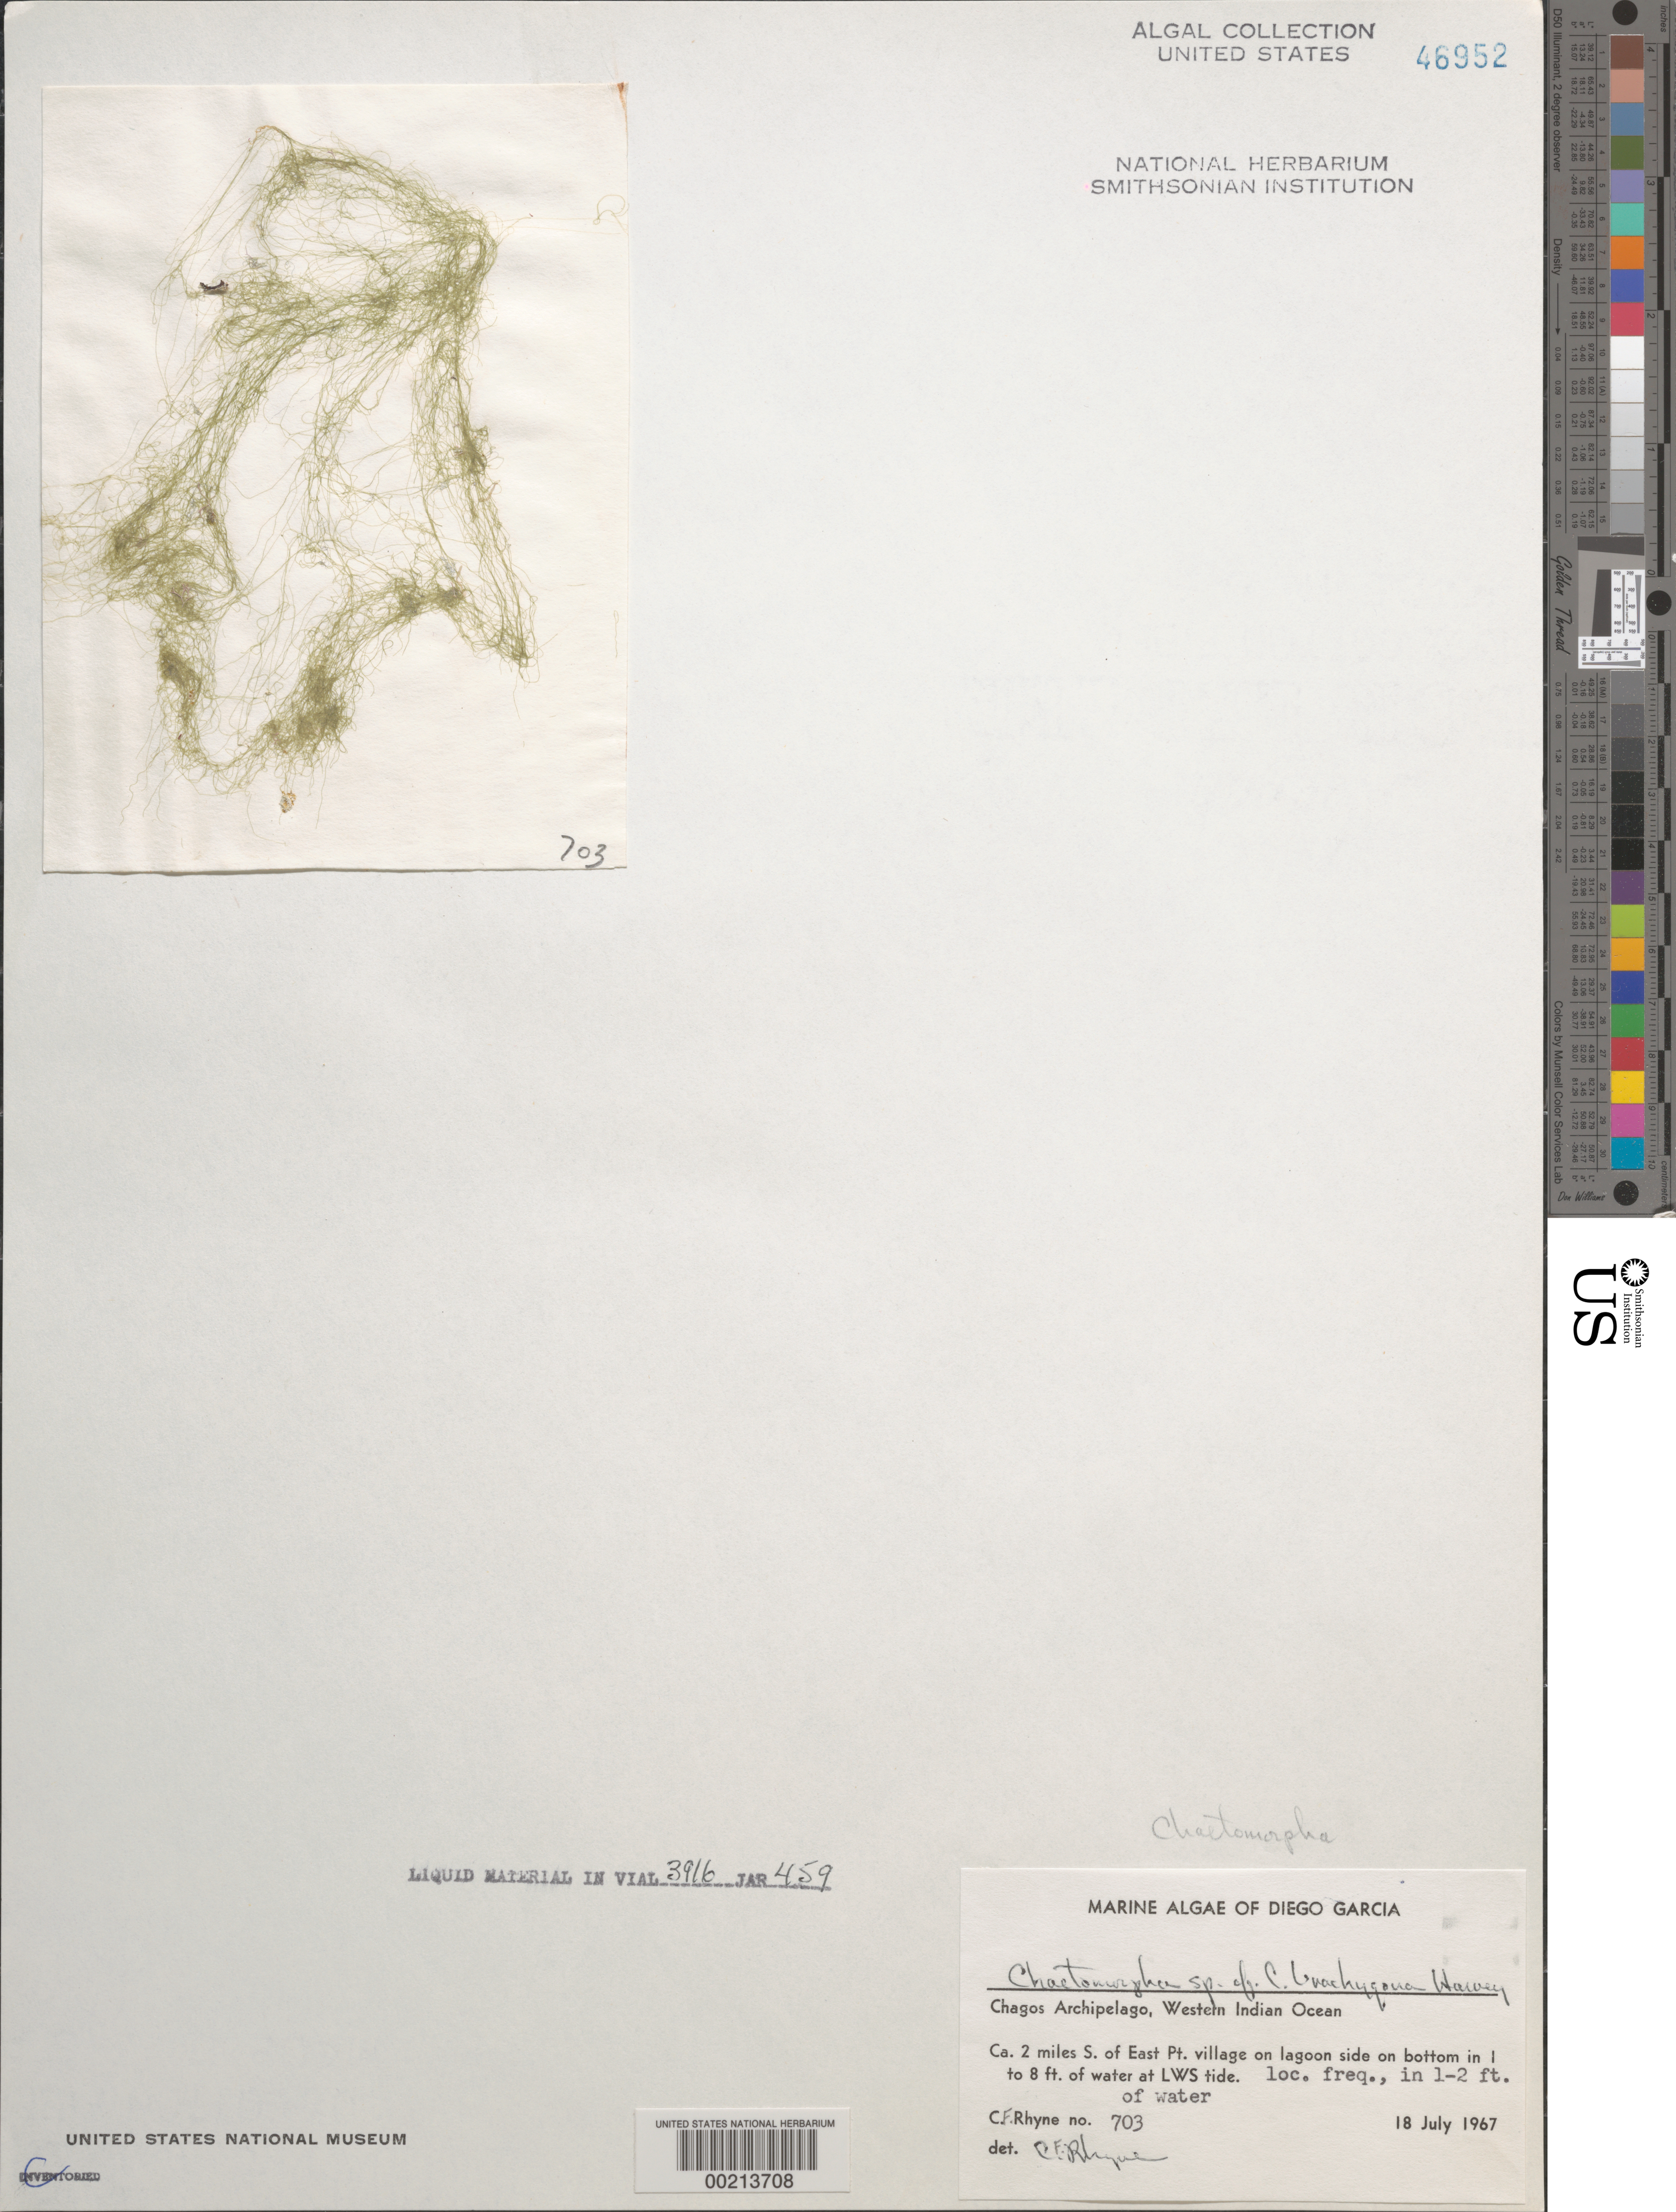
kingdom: Plantae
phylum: Chlorophyta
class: Ulvophyceae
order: Cladophorales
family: Cladophoraceae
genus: Chaetomorpha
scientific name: Chaetomorpha brachygona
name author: Harv.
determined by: Rhyne, C. F.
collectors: C. Rhyne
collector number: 703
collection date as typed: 18 Jul 1967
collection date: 1967-07-18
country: British Indian Ocean Territory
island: Diego Garcia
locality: Ca. 2 miles south of East Point Village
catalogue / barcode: US 46952